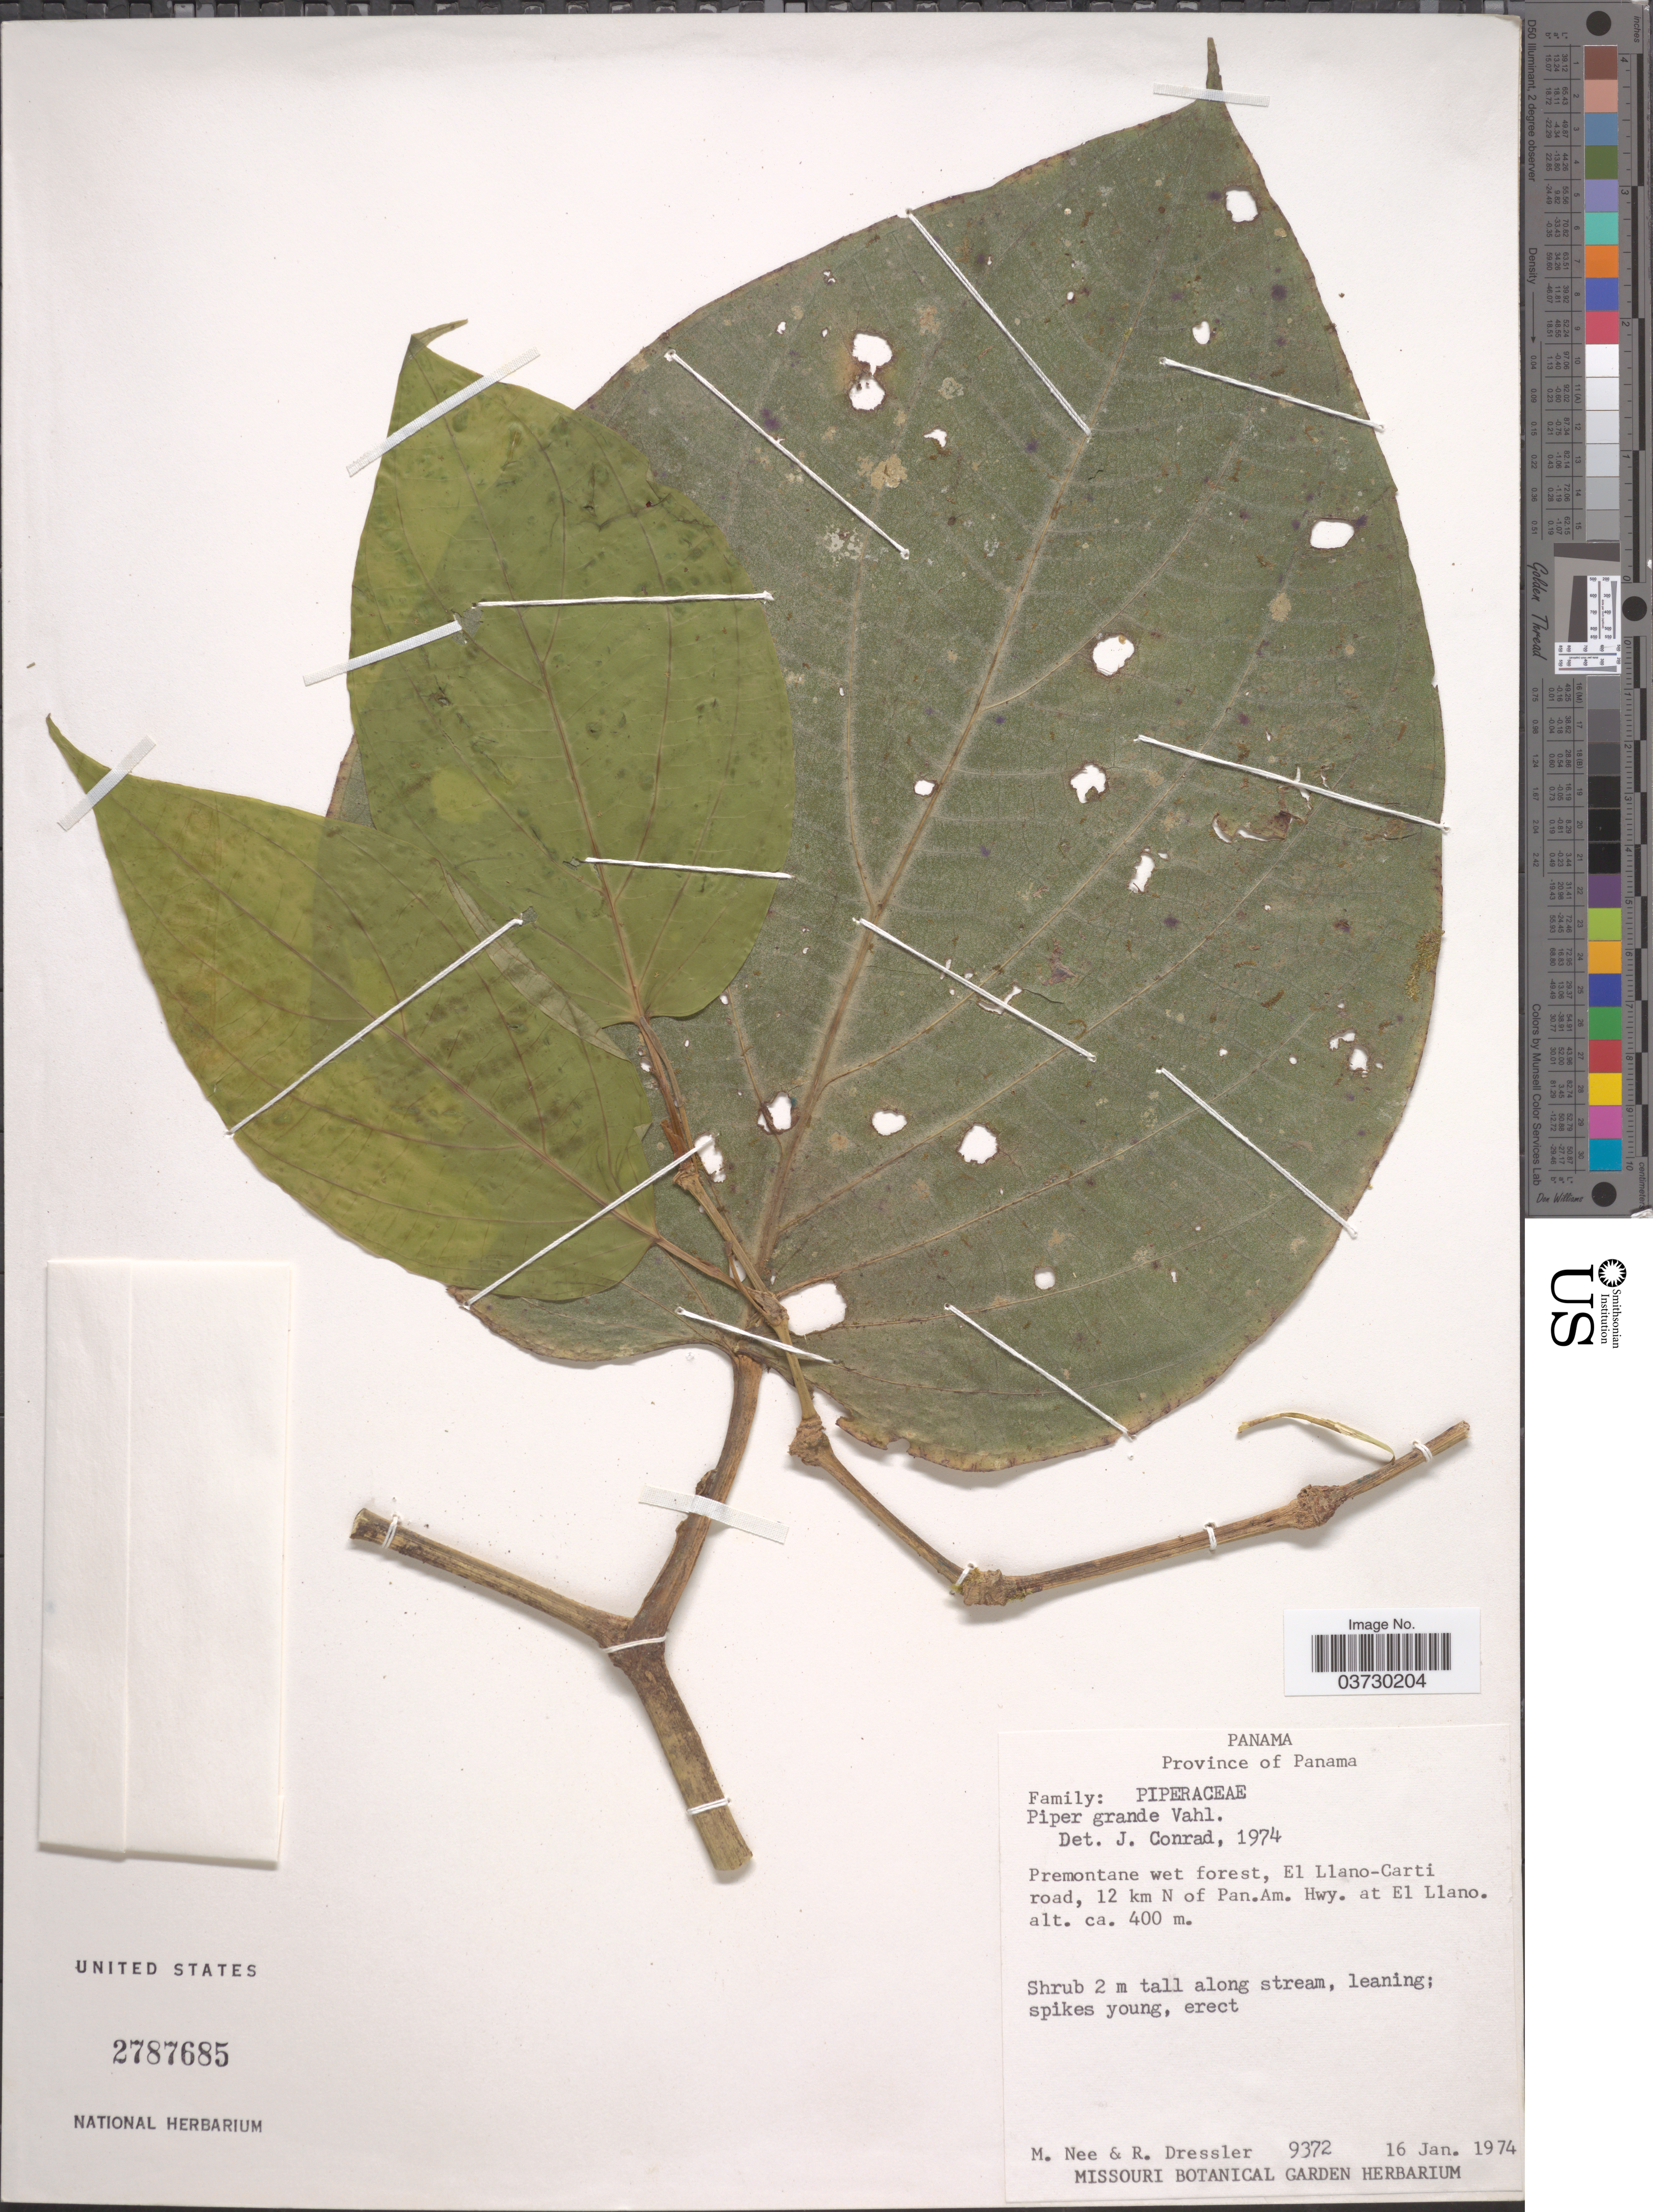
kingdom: Plantae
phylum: Tracheophyta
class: Magnoliopsida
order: Piperales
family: Piperaceae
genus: Piper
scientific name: Piper grande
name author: Vahl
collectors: M. Nee & R. Dressler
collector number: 9372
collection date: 1974-01-16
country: Panama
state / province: Panamá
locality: Premontane wet forest, El Llano-Carti road, 12 km N of Pan.Am.Hwy at El Llano.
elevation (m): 400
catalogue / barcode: US 2787685